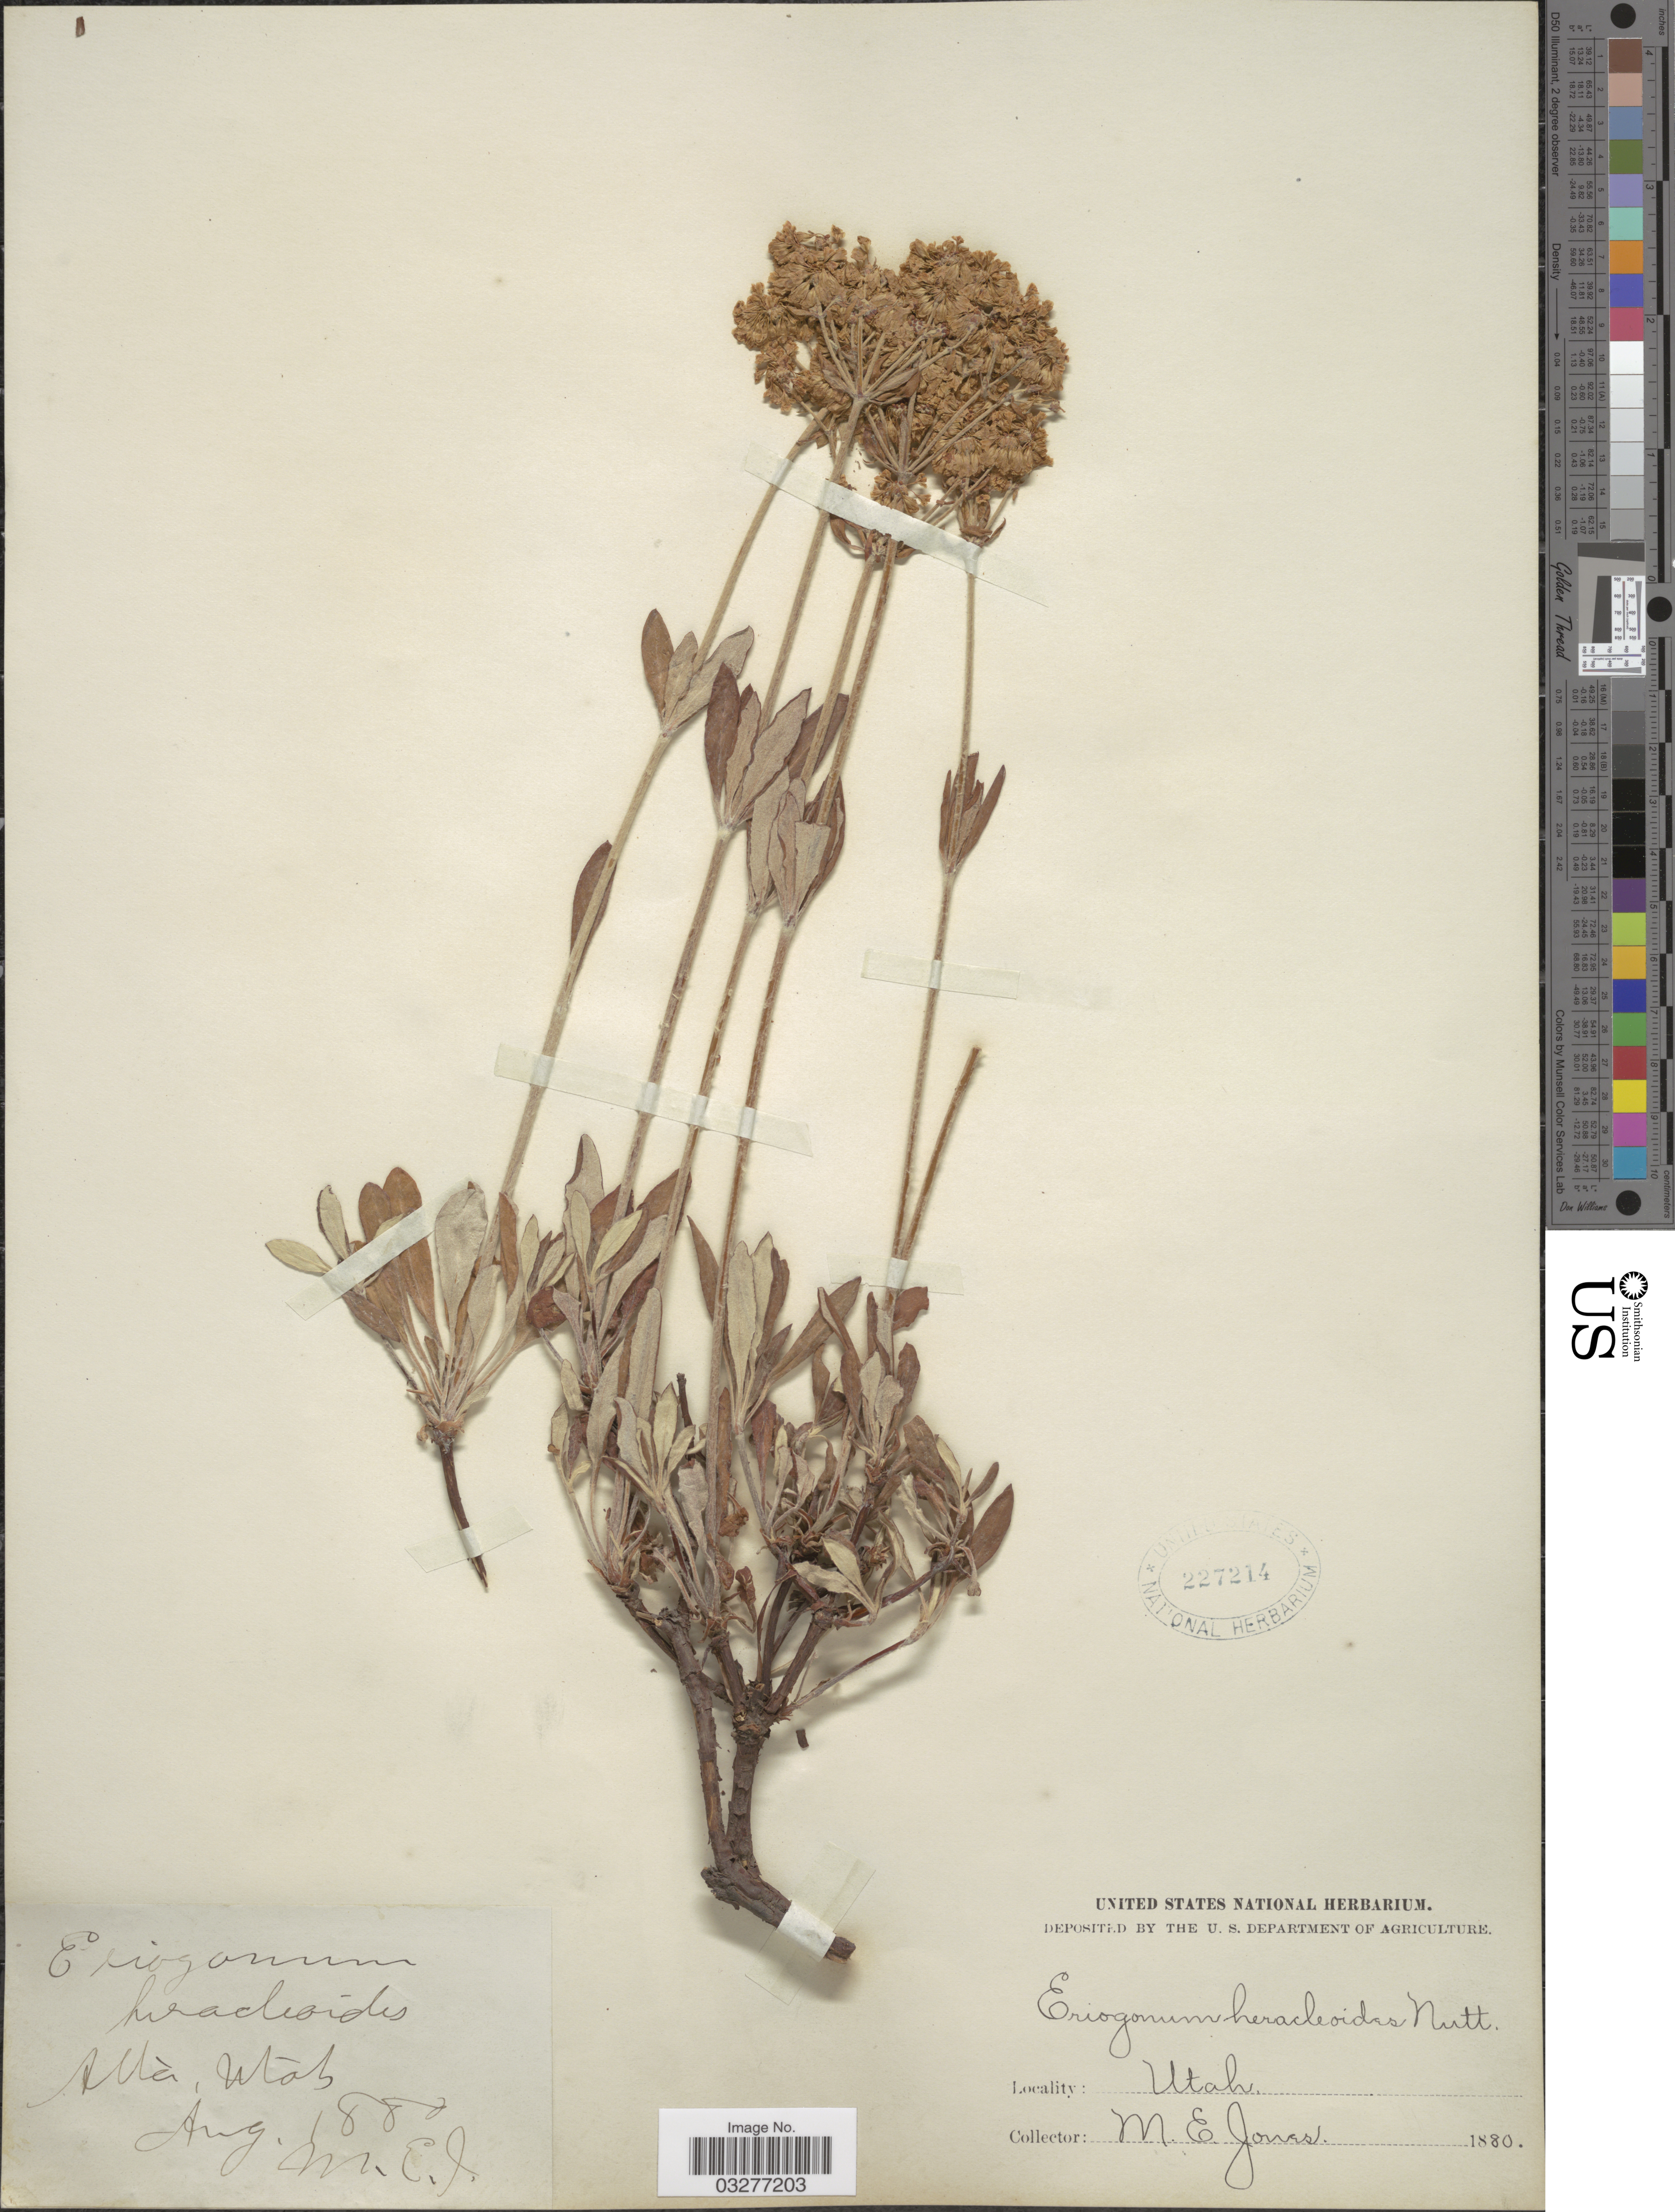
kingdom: Plantae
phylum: Tracheophyta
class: Magnoliopsida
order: Caryophyllales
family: Polygonaceae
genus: Eriogonum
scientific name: Eriogonum heracleoides var. heracleoides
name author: Nutt.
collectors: M. E. Jones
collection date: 1880-08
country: United States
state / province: Utah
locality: Alta.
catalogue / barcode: US 227214